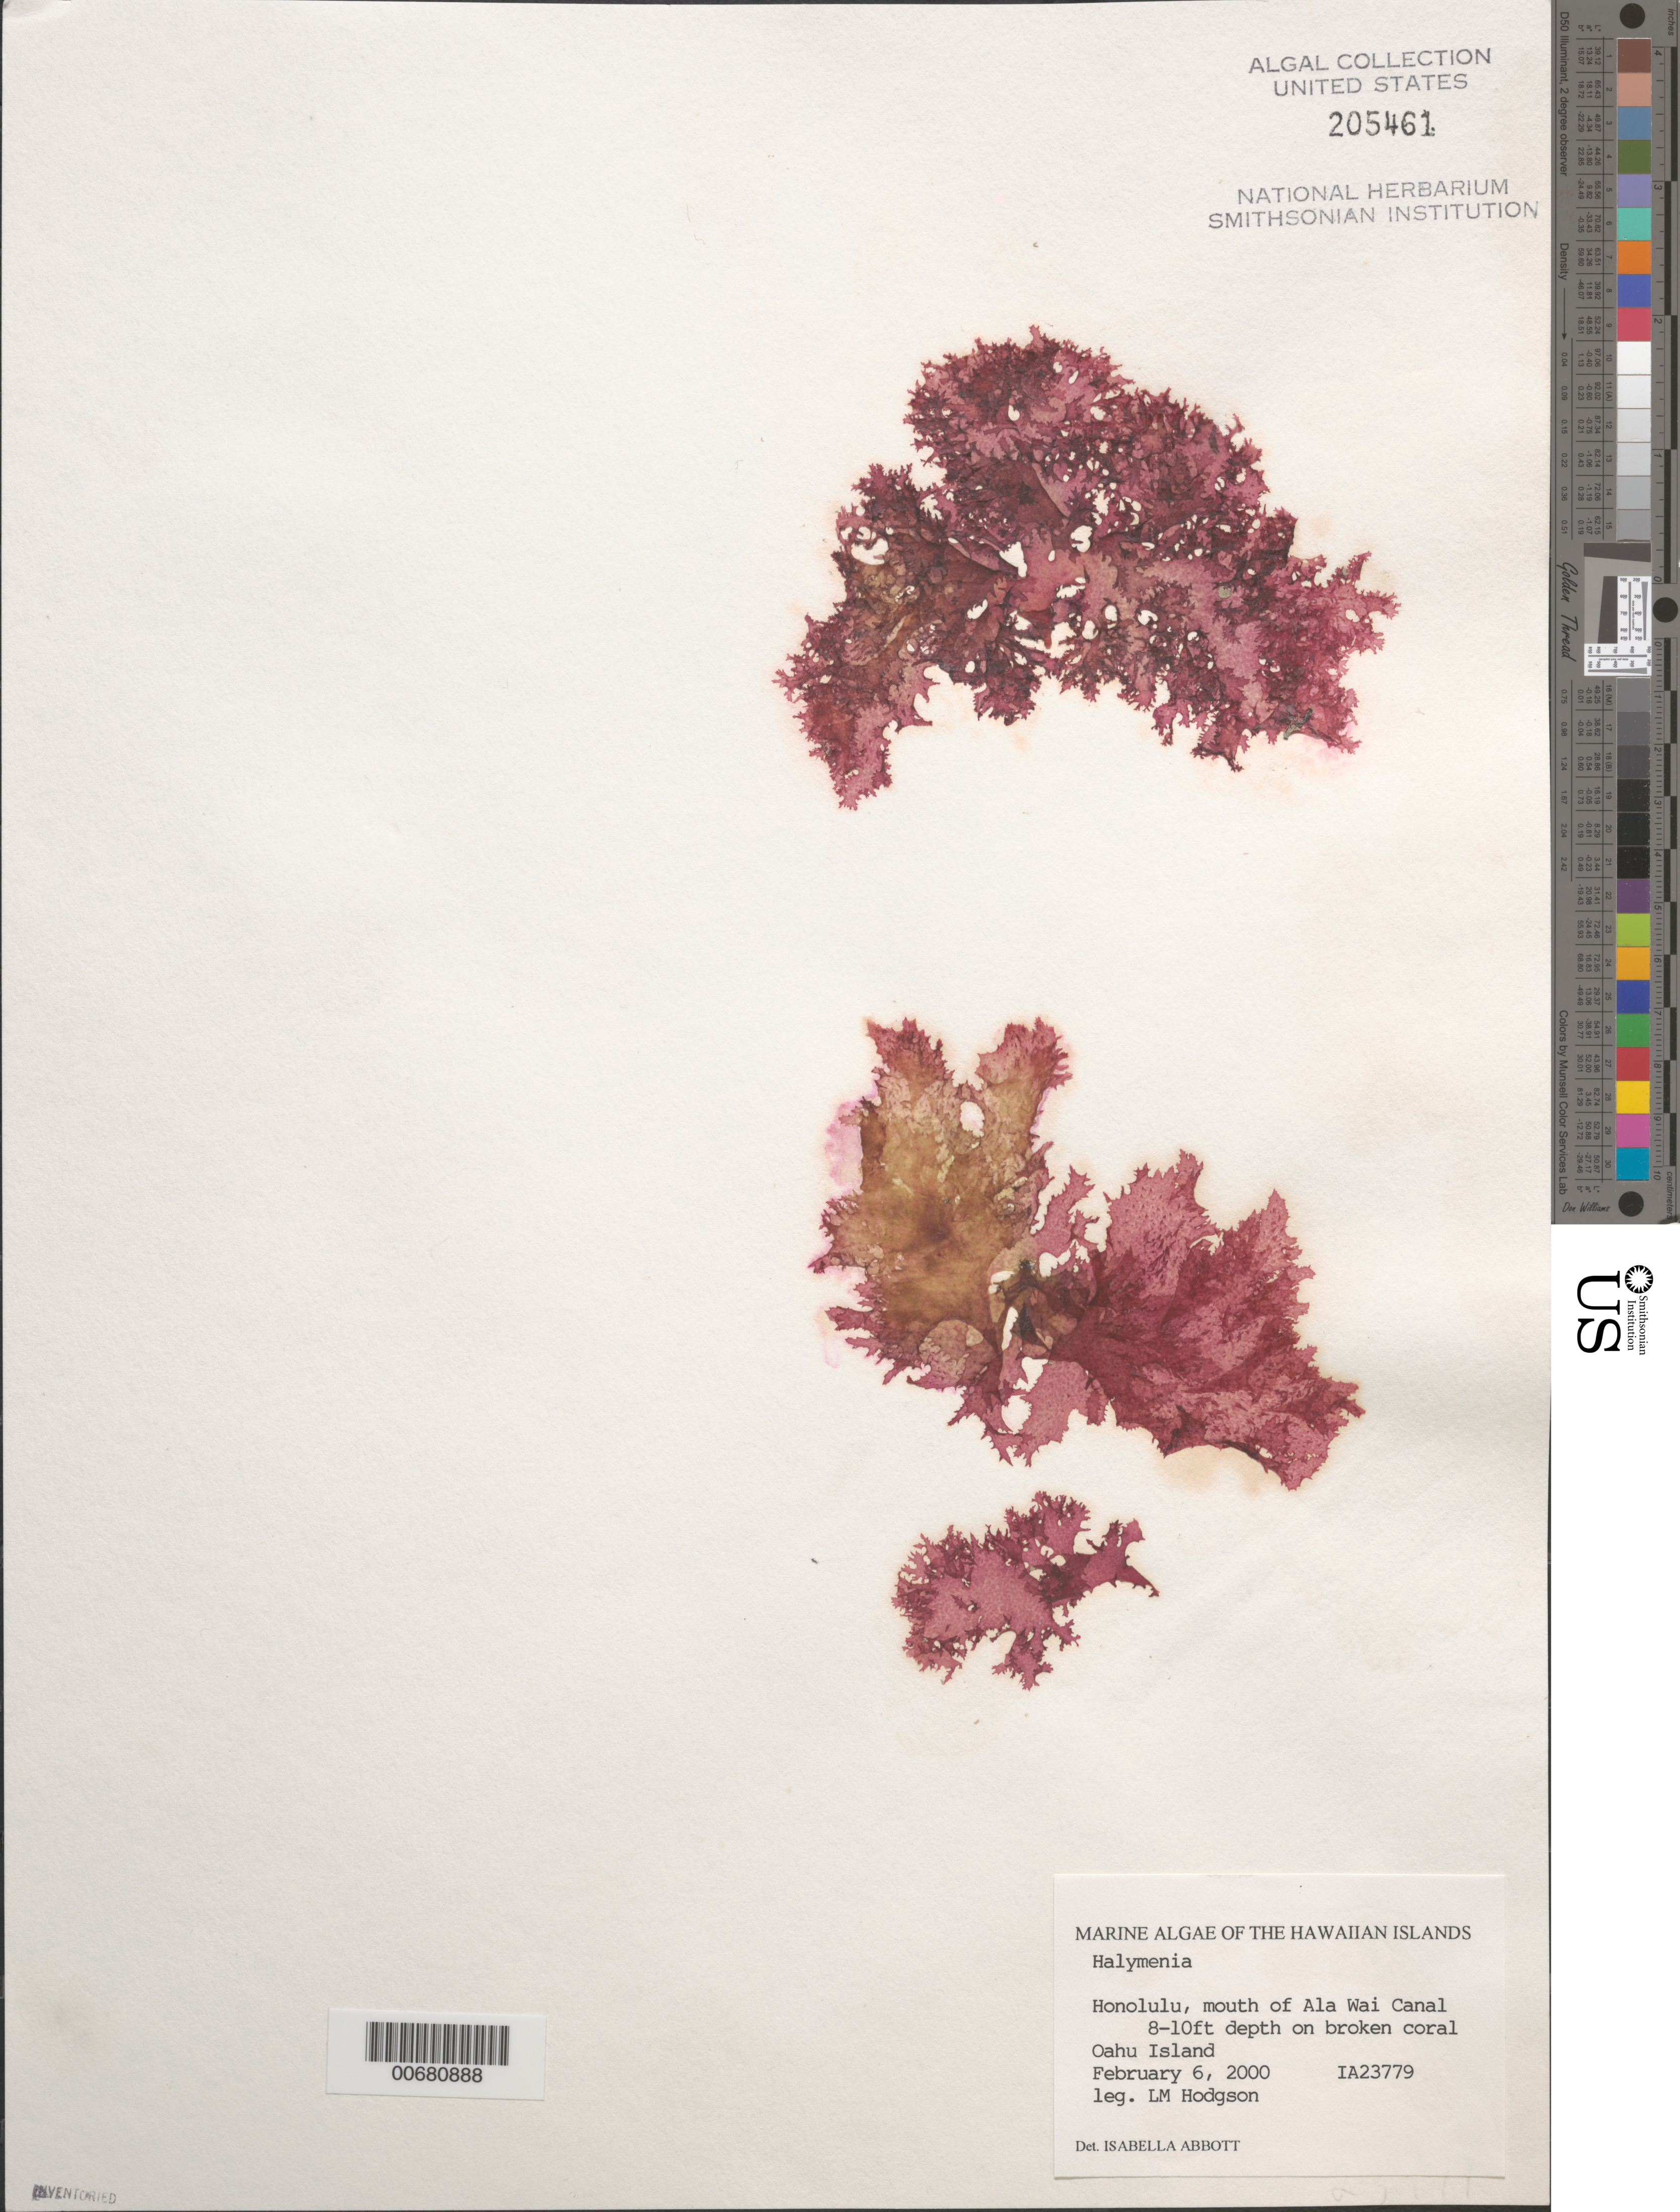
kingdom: Plantae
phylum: Rhodophyta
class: Florideophyceae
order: Halymeniales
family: Halymeniaceae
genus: Halymenia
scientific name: Halymenia sp.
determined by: Abbott, Isabella A.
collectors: L. M. Hodgson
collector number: IAA 23779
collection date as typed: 06 Feb 2000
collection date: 2000-02-06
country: United States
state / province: Hawaii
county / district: Honolulu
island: Oahu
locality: Honolulu, Ala Wai Canal mouth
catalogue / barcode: US 205461